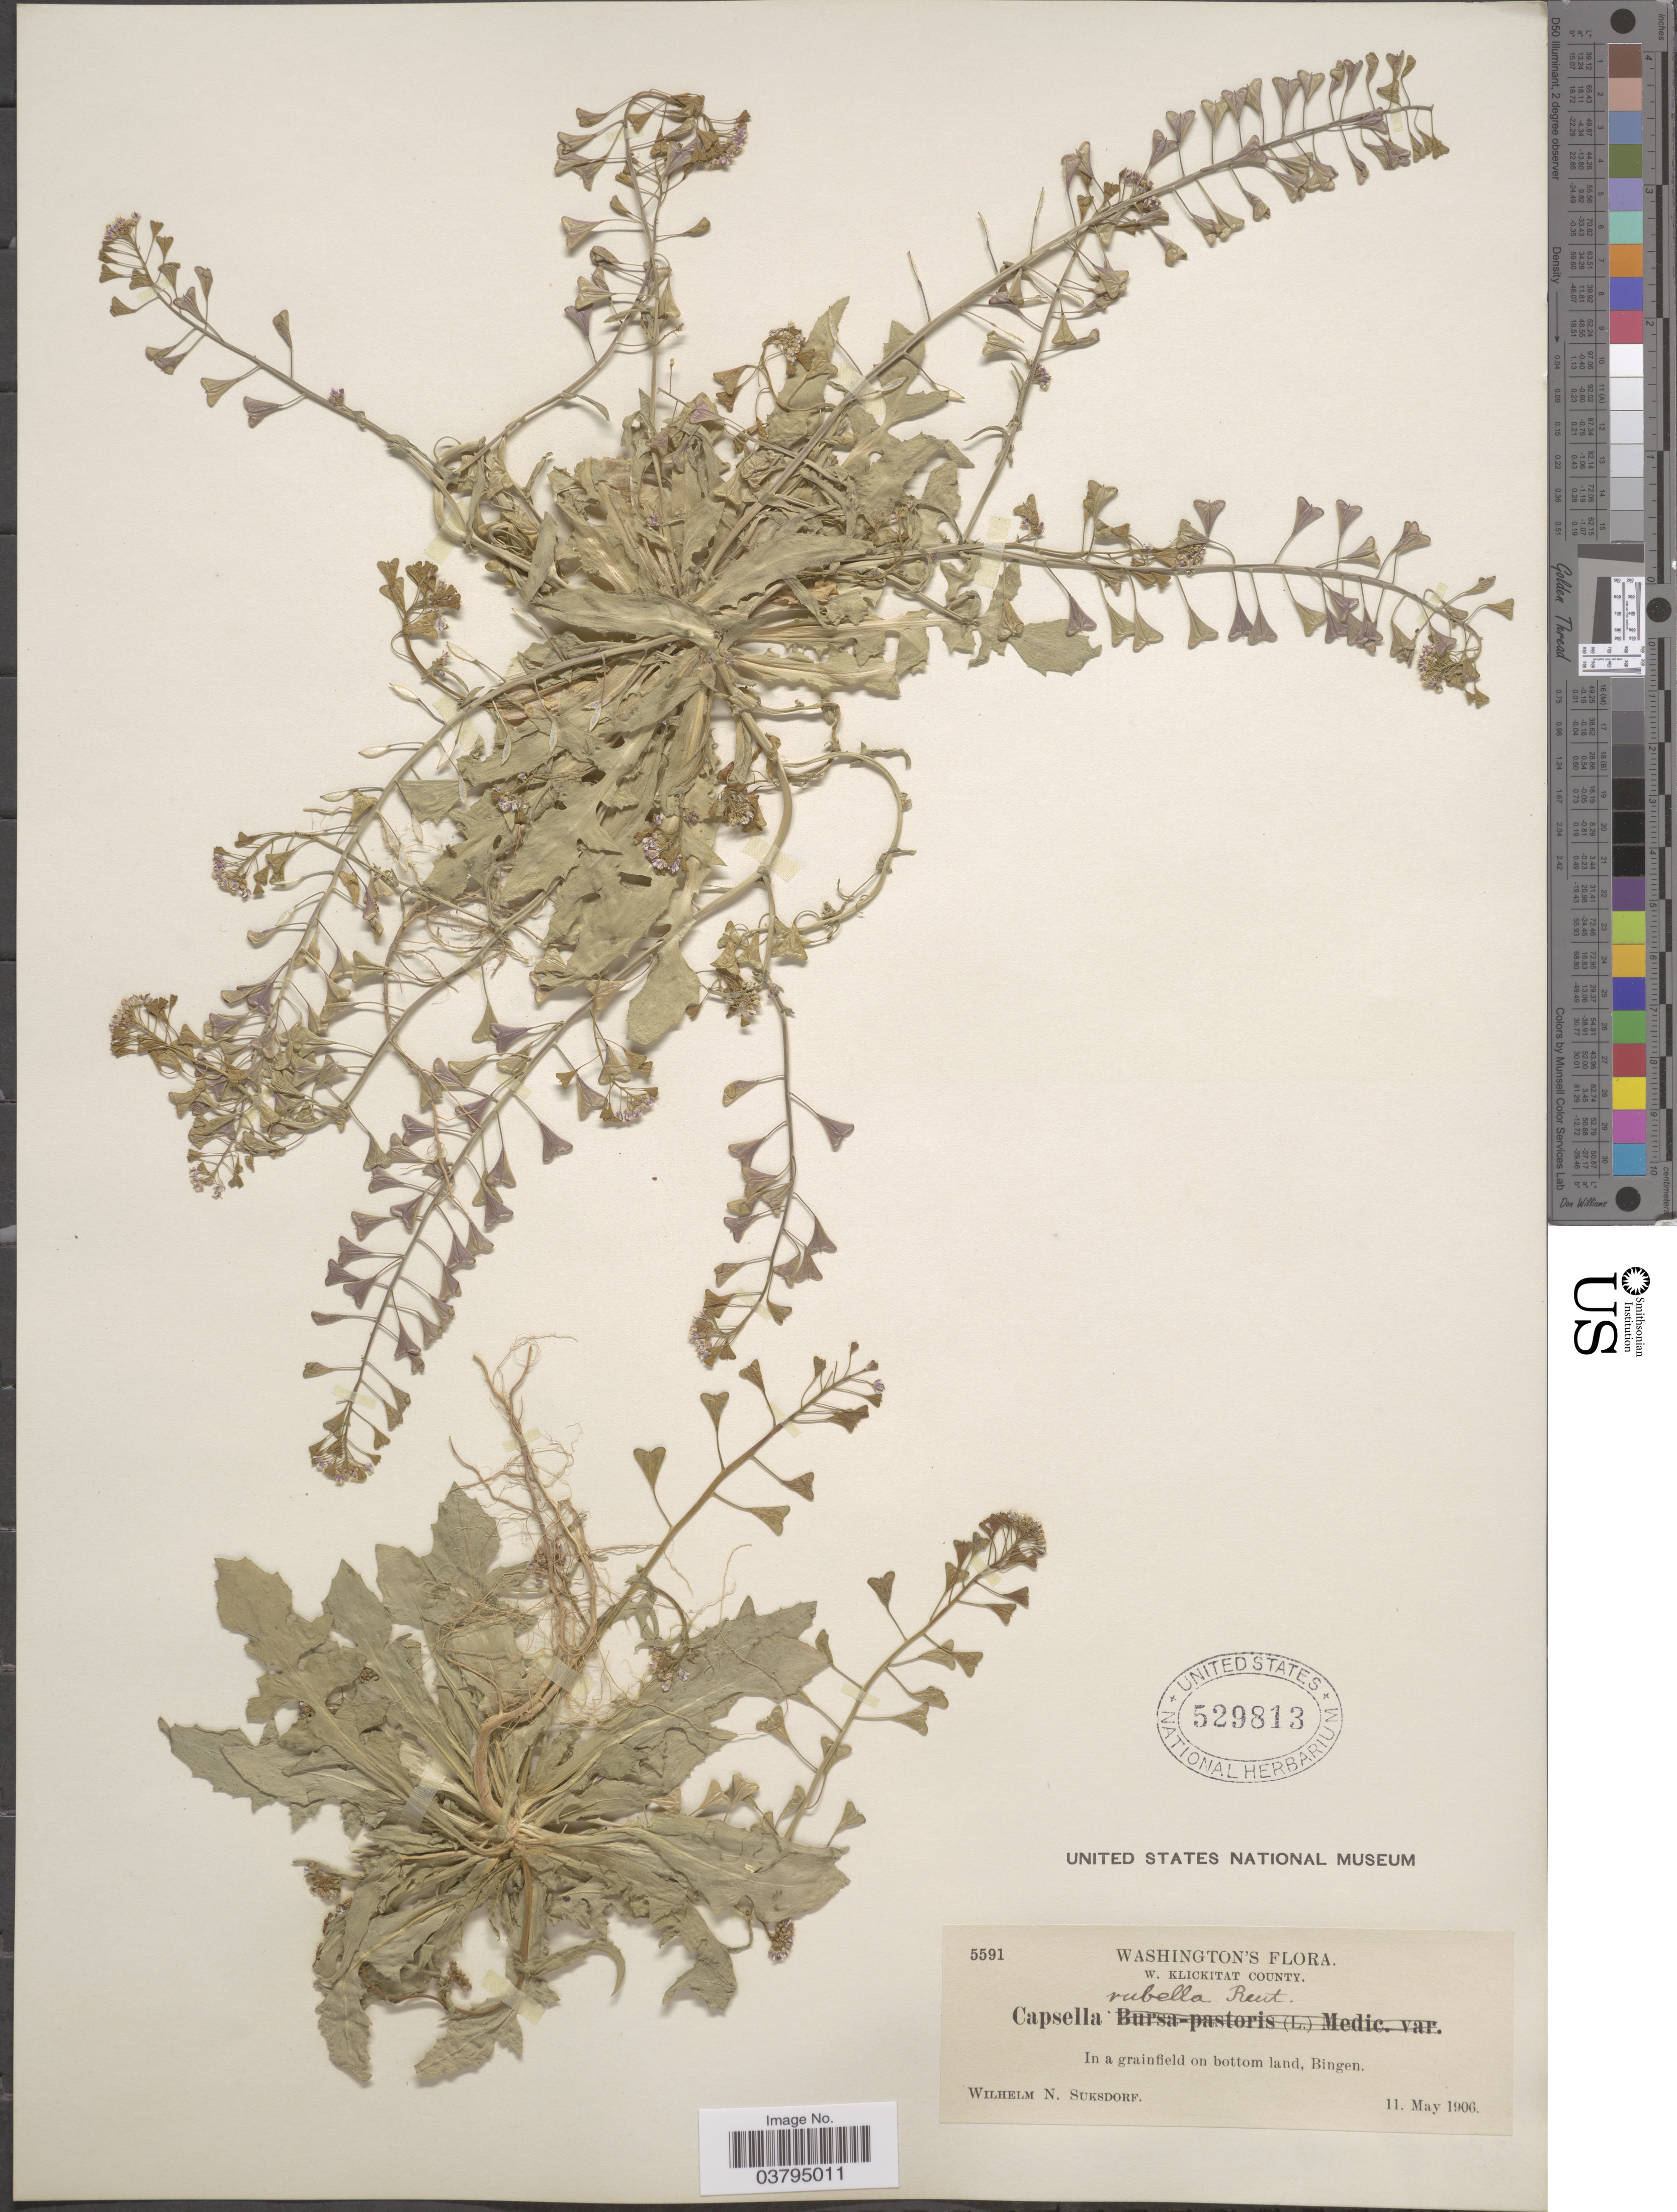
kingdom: Plantae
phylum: Tracheophyta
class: Magnoliopsida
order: Brassicales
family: Brassicaceae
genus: Capsella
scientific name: Capsella bursa-pastoris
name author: (L.) Medik.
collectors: W. N. Suksdorf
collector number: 5591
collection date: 1906-05-11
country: United States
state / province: Washington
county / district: Klickitat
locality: W. Klickitat County. In a grainfield on bottom land, Bingen.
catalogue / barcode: US 529813